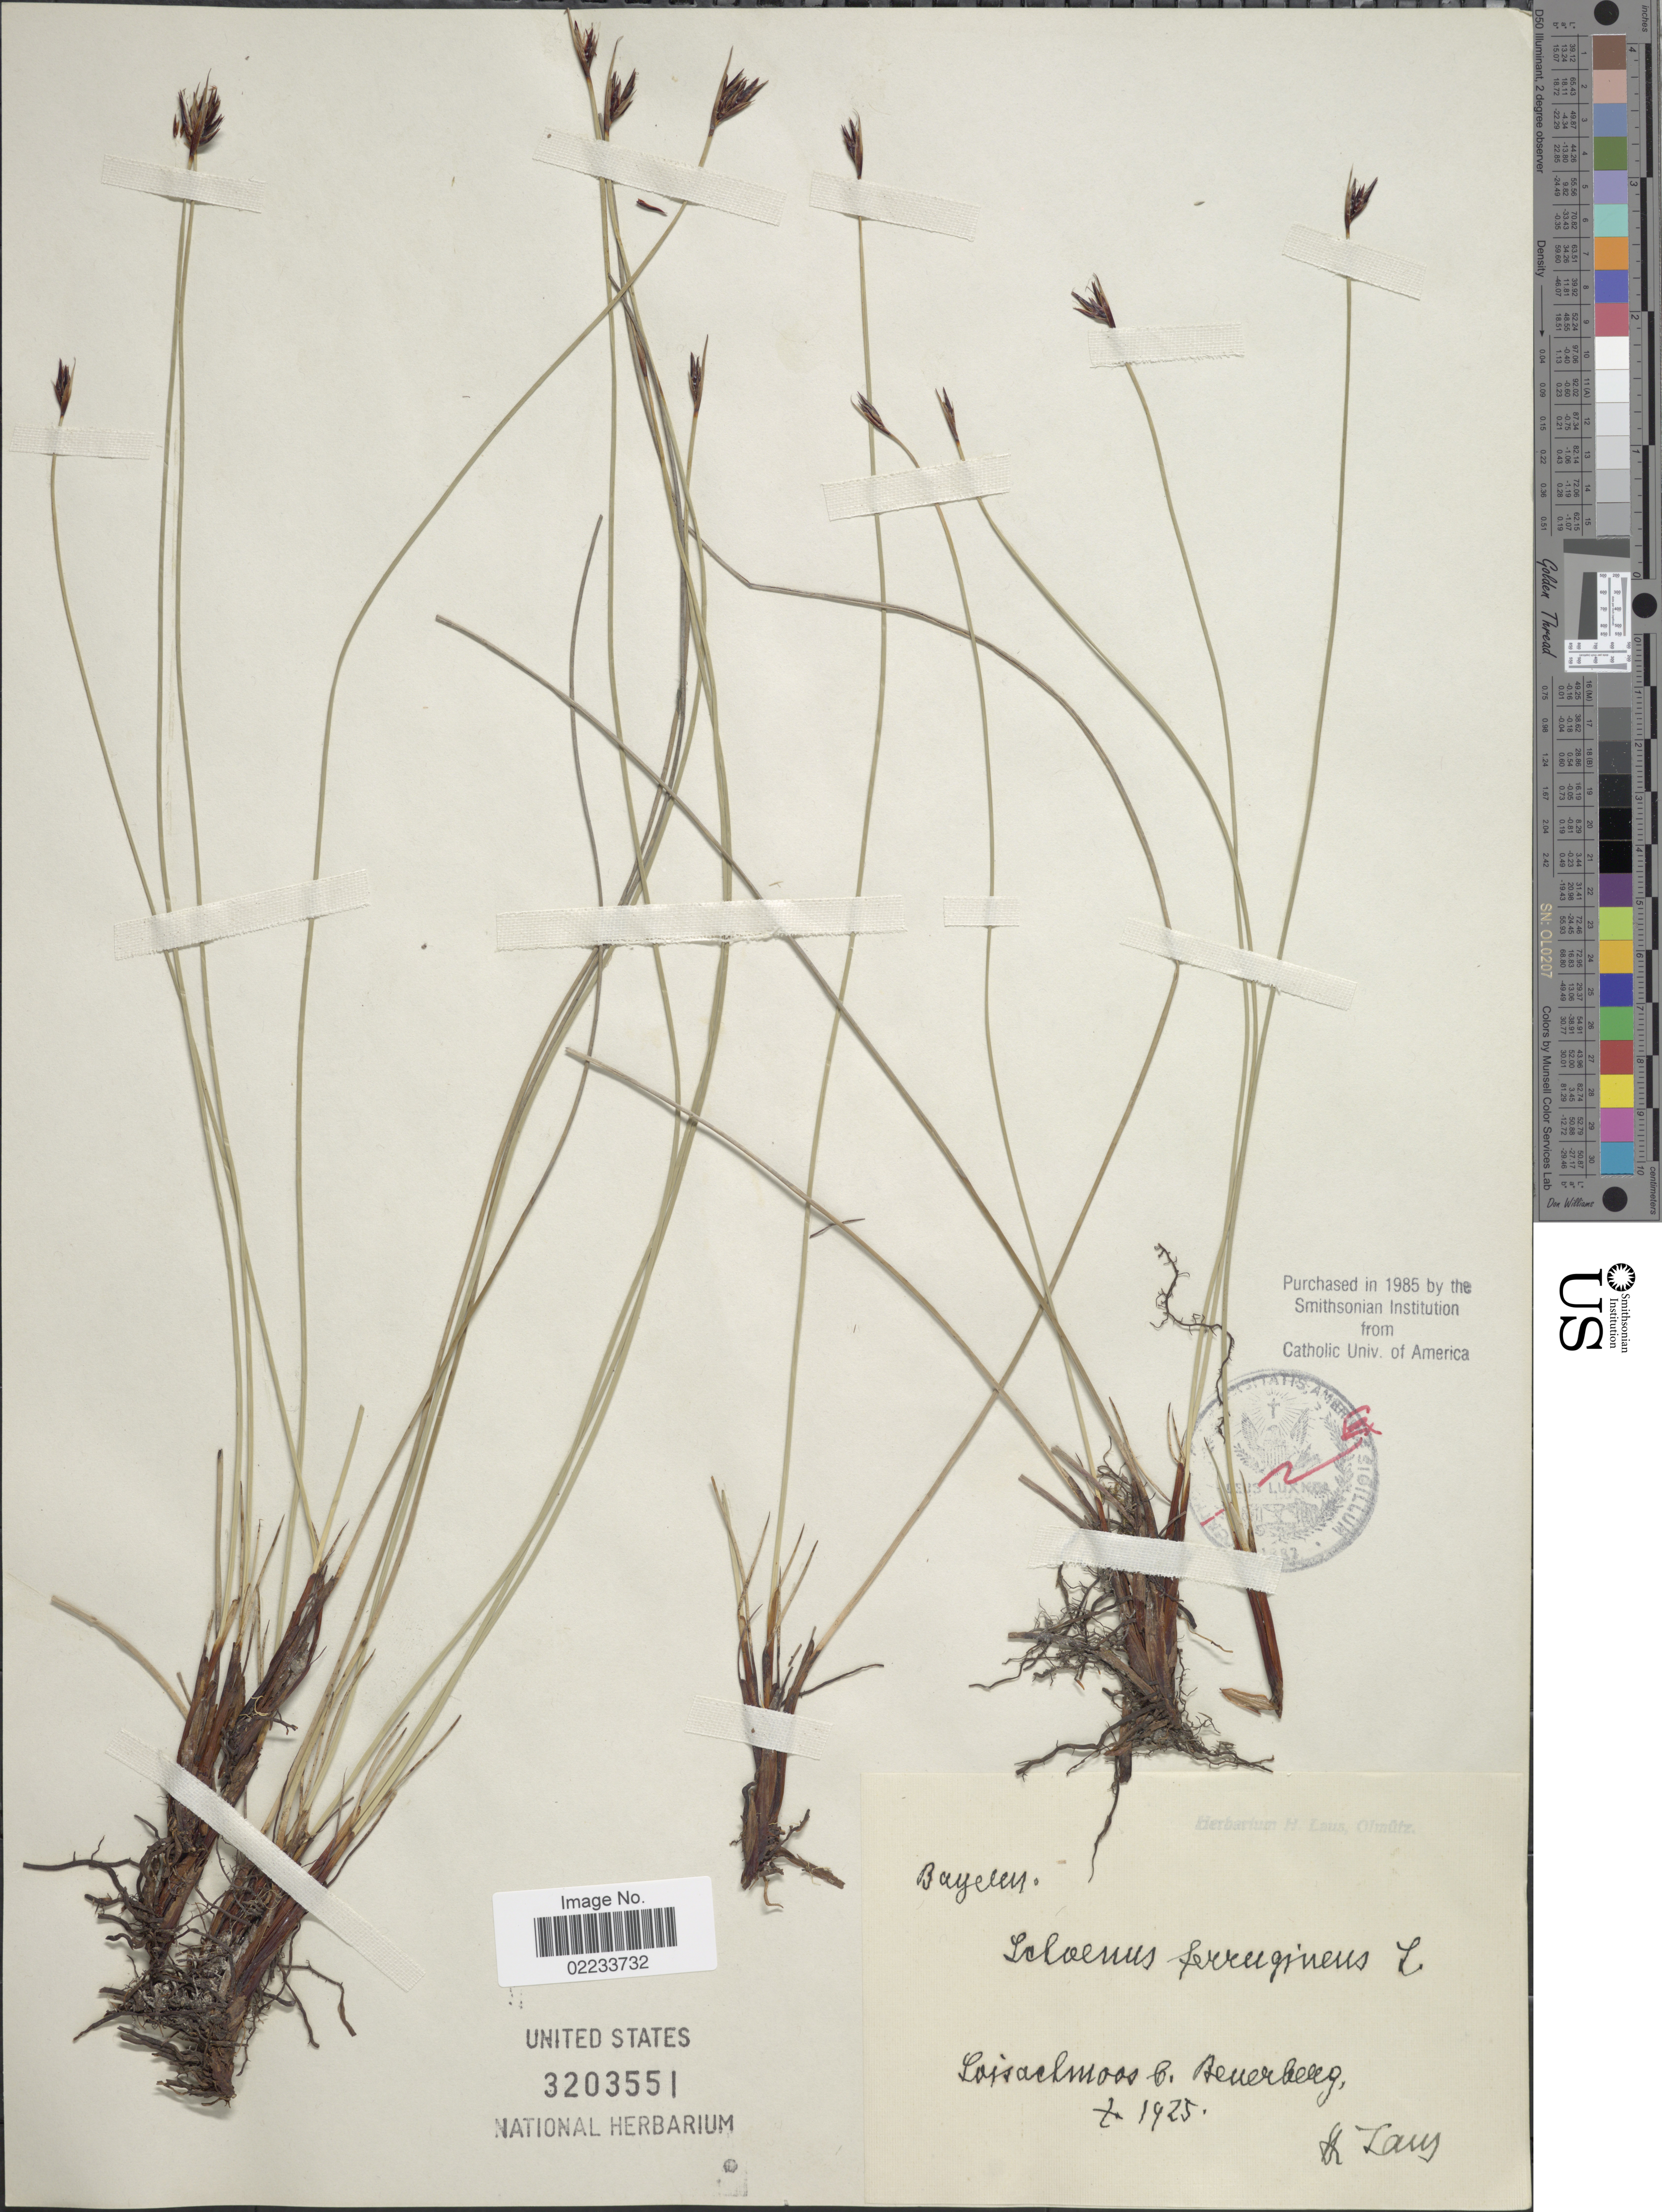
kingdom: Plantae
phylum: Tracheophyta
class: Liliopsida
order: Poales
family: Cyperaceae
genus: Schoenus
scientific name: Schoenus ferrugineus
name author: L.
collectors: H. Laus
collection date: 1925-10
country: Germany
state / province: Bayern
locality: Loisachmoss b Beuerberg [interpreted]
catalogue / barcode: US 3203551